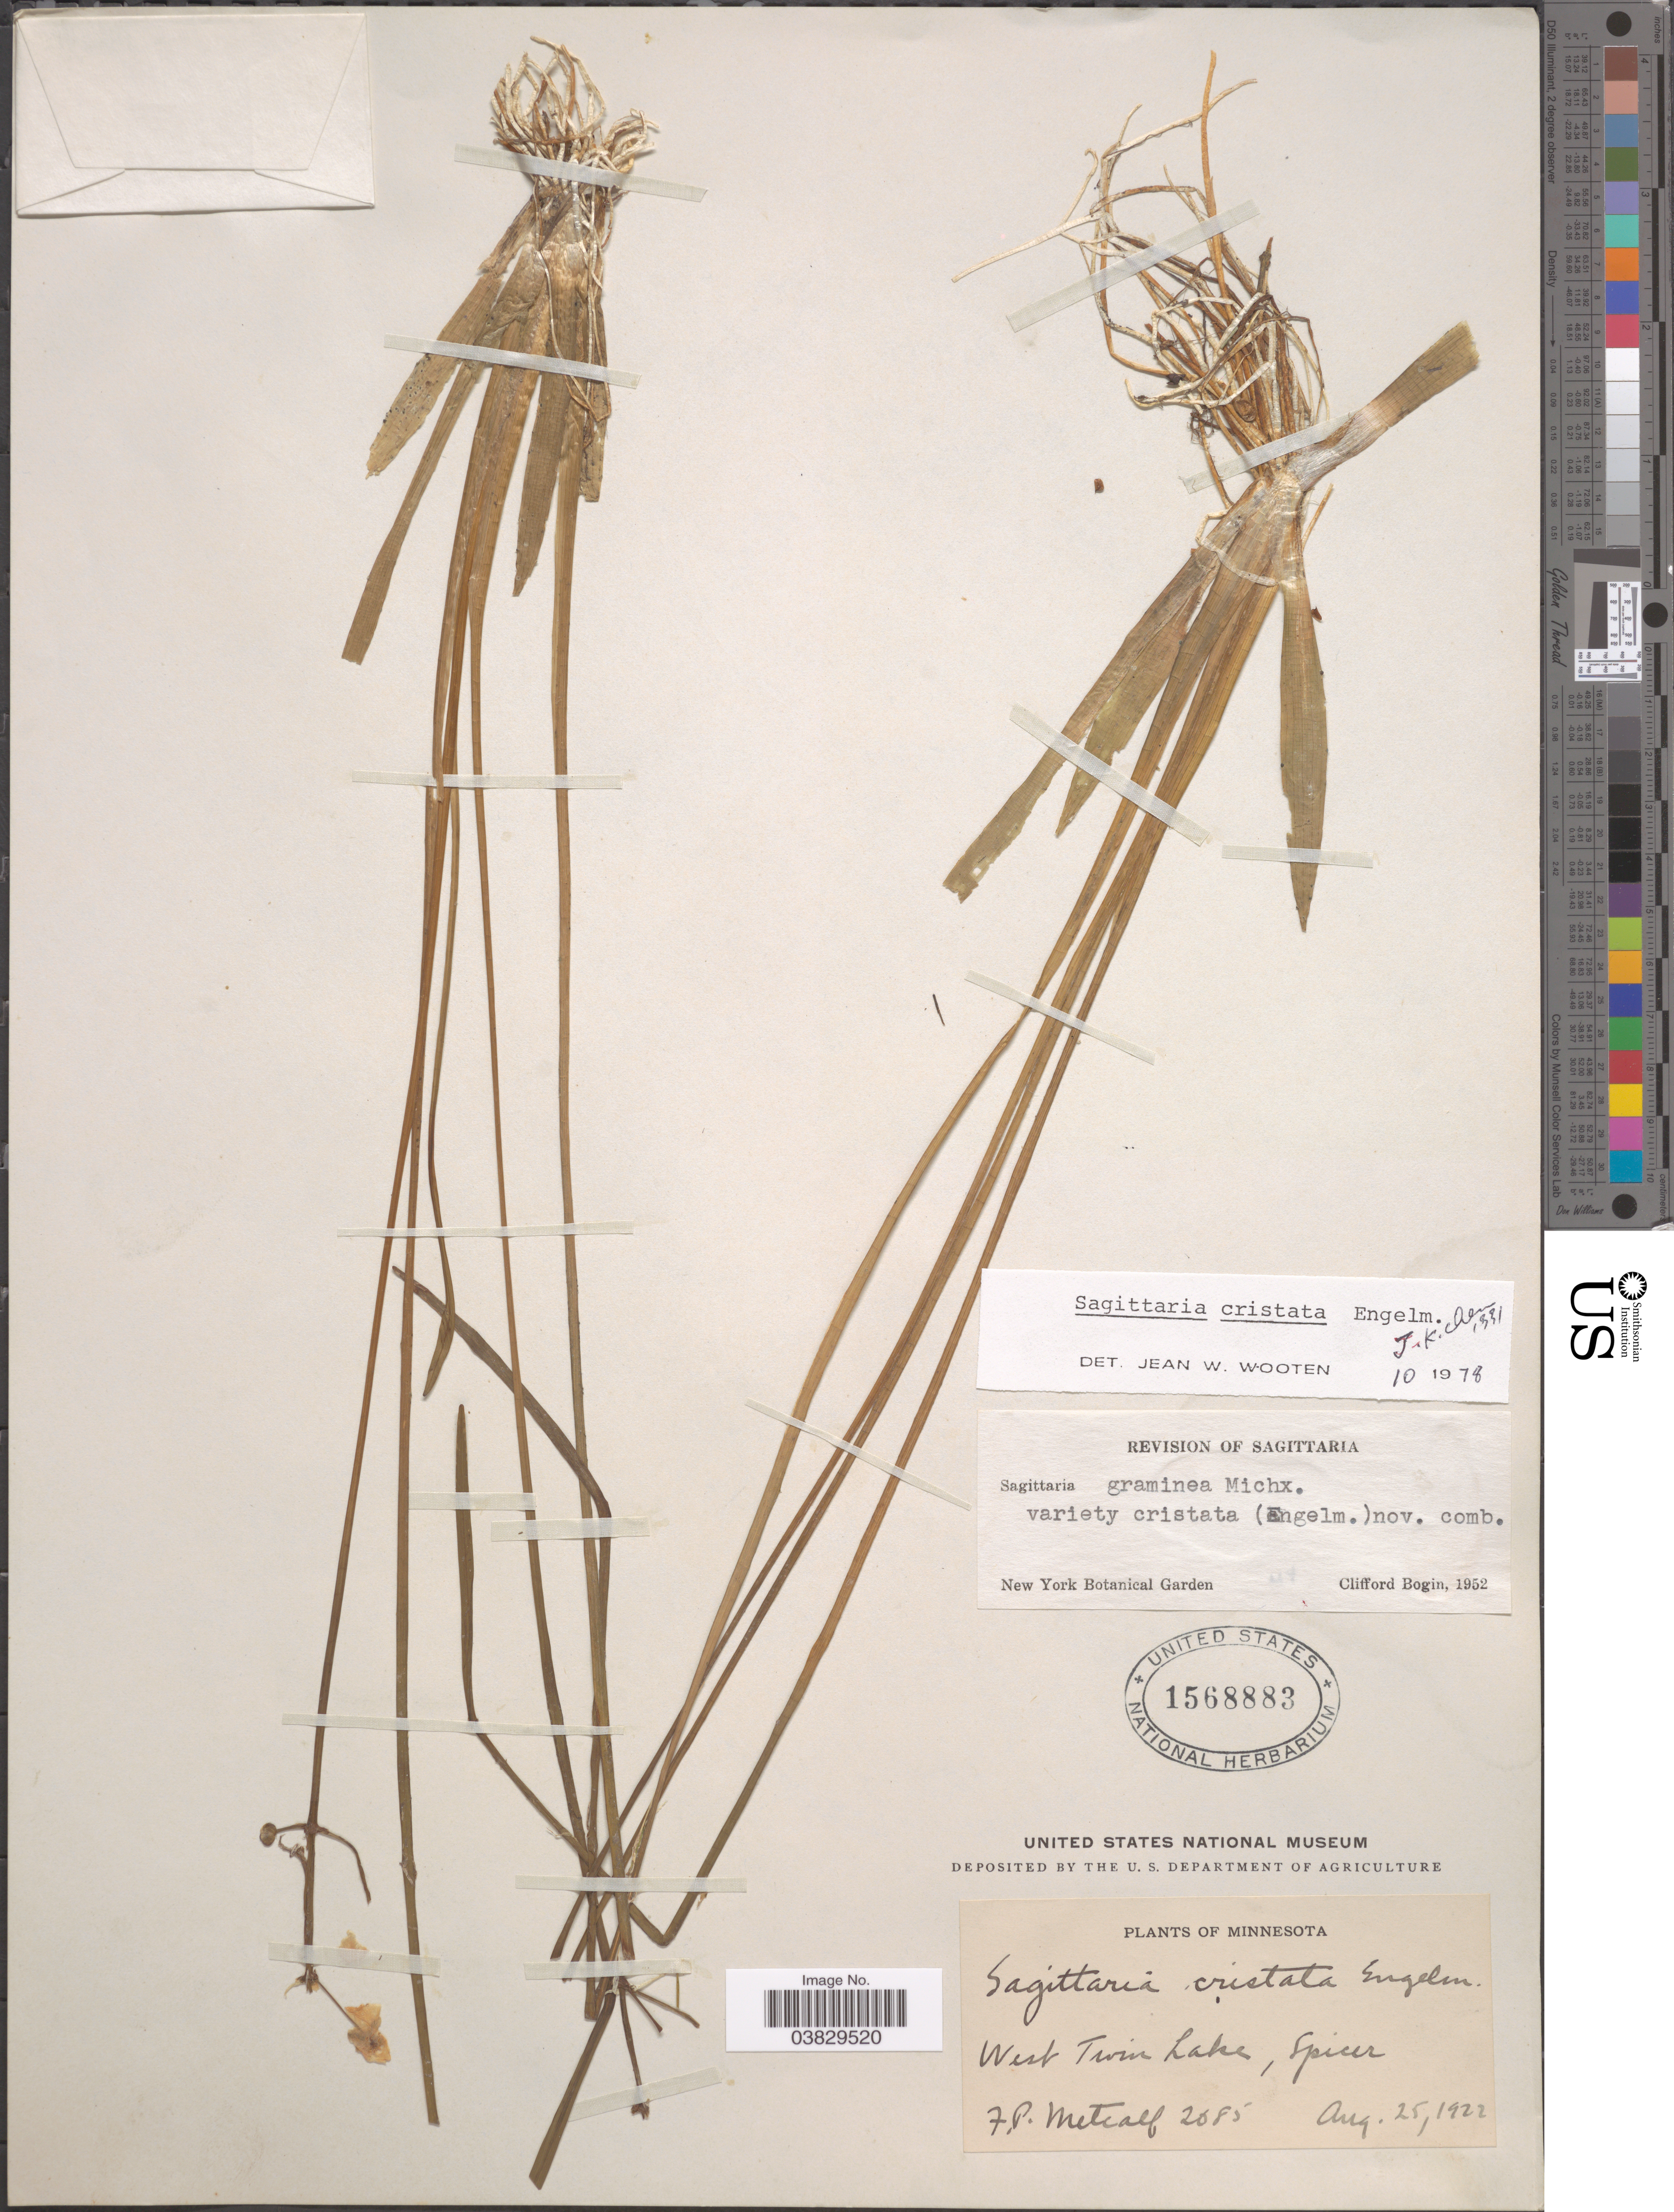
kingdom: Plantae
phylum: Tracheophyta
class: Liliopsida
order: Alismatales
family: Alismataceae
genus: Sagittaria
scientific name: Sagittaria cristata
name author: Engelm.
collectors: F. Metcalf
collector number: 2085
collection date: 1922-08-25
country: United States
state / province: Minnesota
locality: West Twin Lake, Spicer.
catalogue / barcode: US 1568883